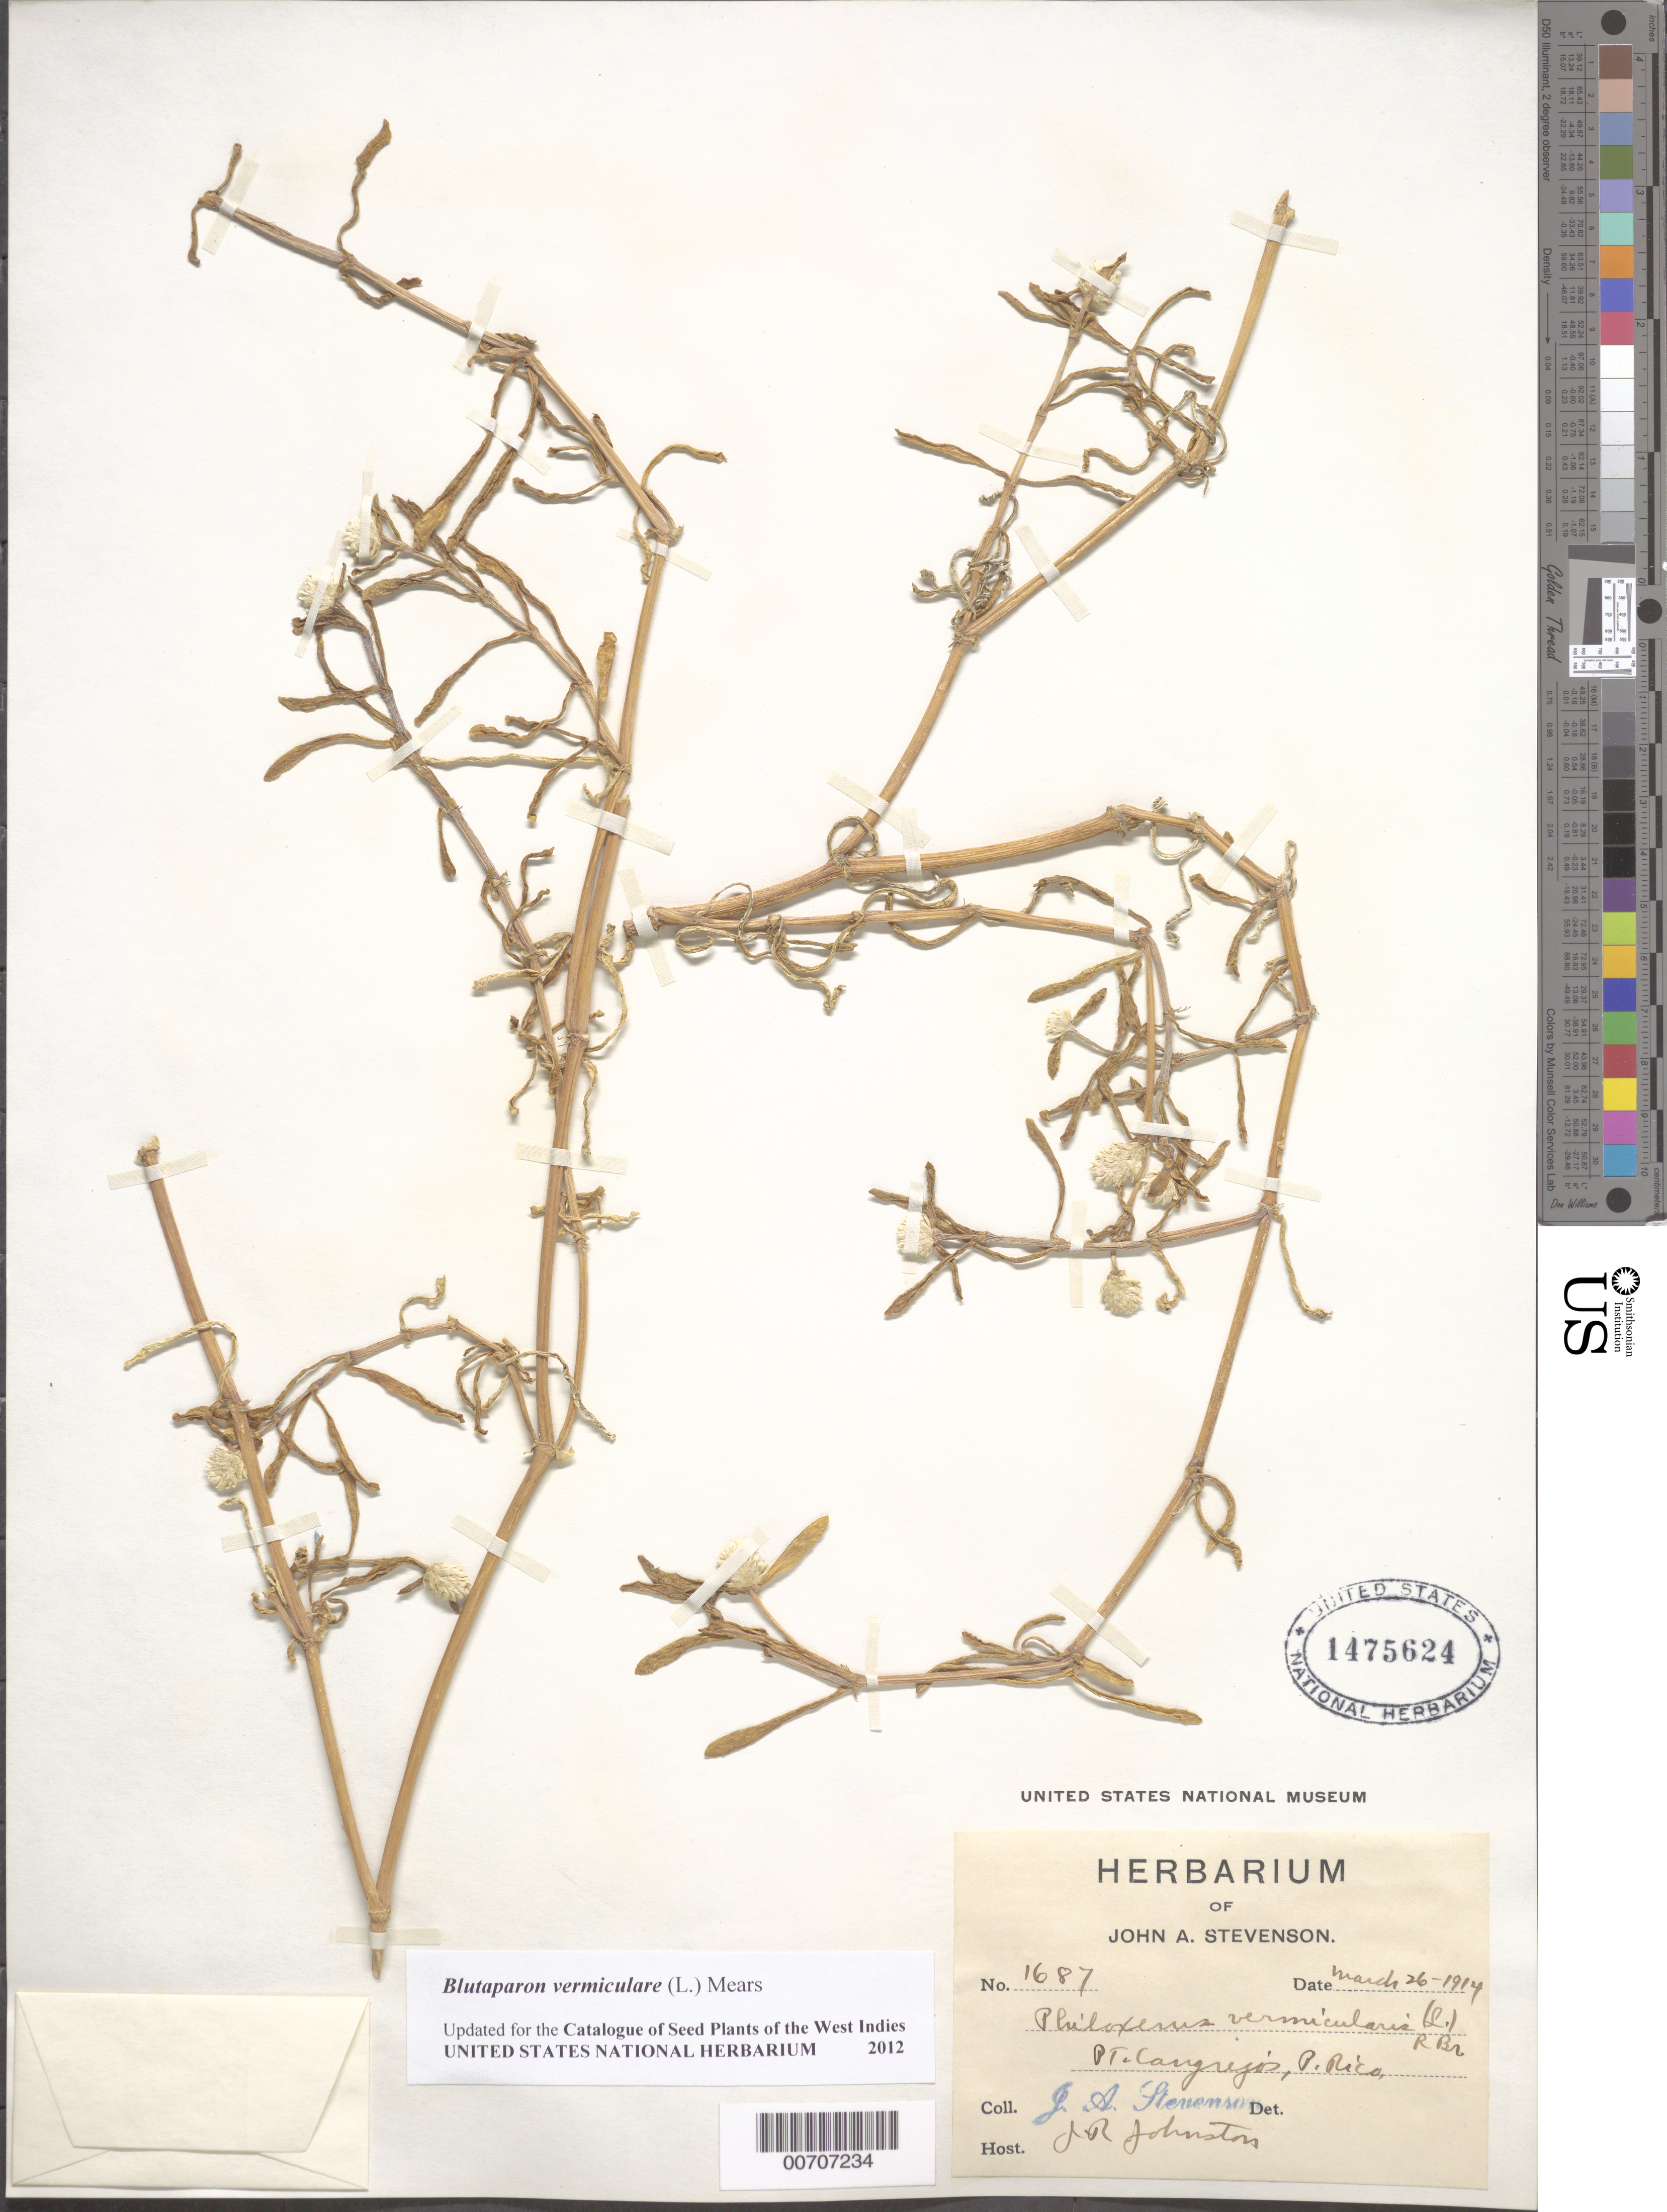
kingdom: Plantae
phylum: Tracheophyta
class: Magnoliopsida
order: Caryophyllales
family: Amaranthaceae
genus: Gomphrena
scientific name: Gomphrena vermicularis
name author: L.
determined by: Strong, Mark T., (BOT), Smithsonian Institution - National Museum of Natural History (UNITED STATES)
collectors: J. Stevenson & J. Johnston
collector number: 1687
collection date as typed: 26 Mar 1914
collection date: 1914-03-26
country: Puerto Rico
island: Greater Antilles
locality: Pt. Cangrejos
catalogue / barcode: US 1475624